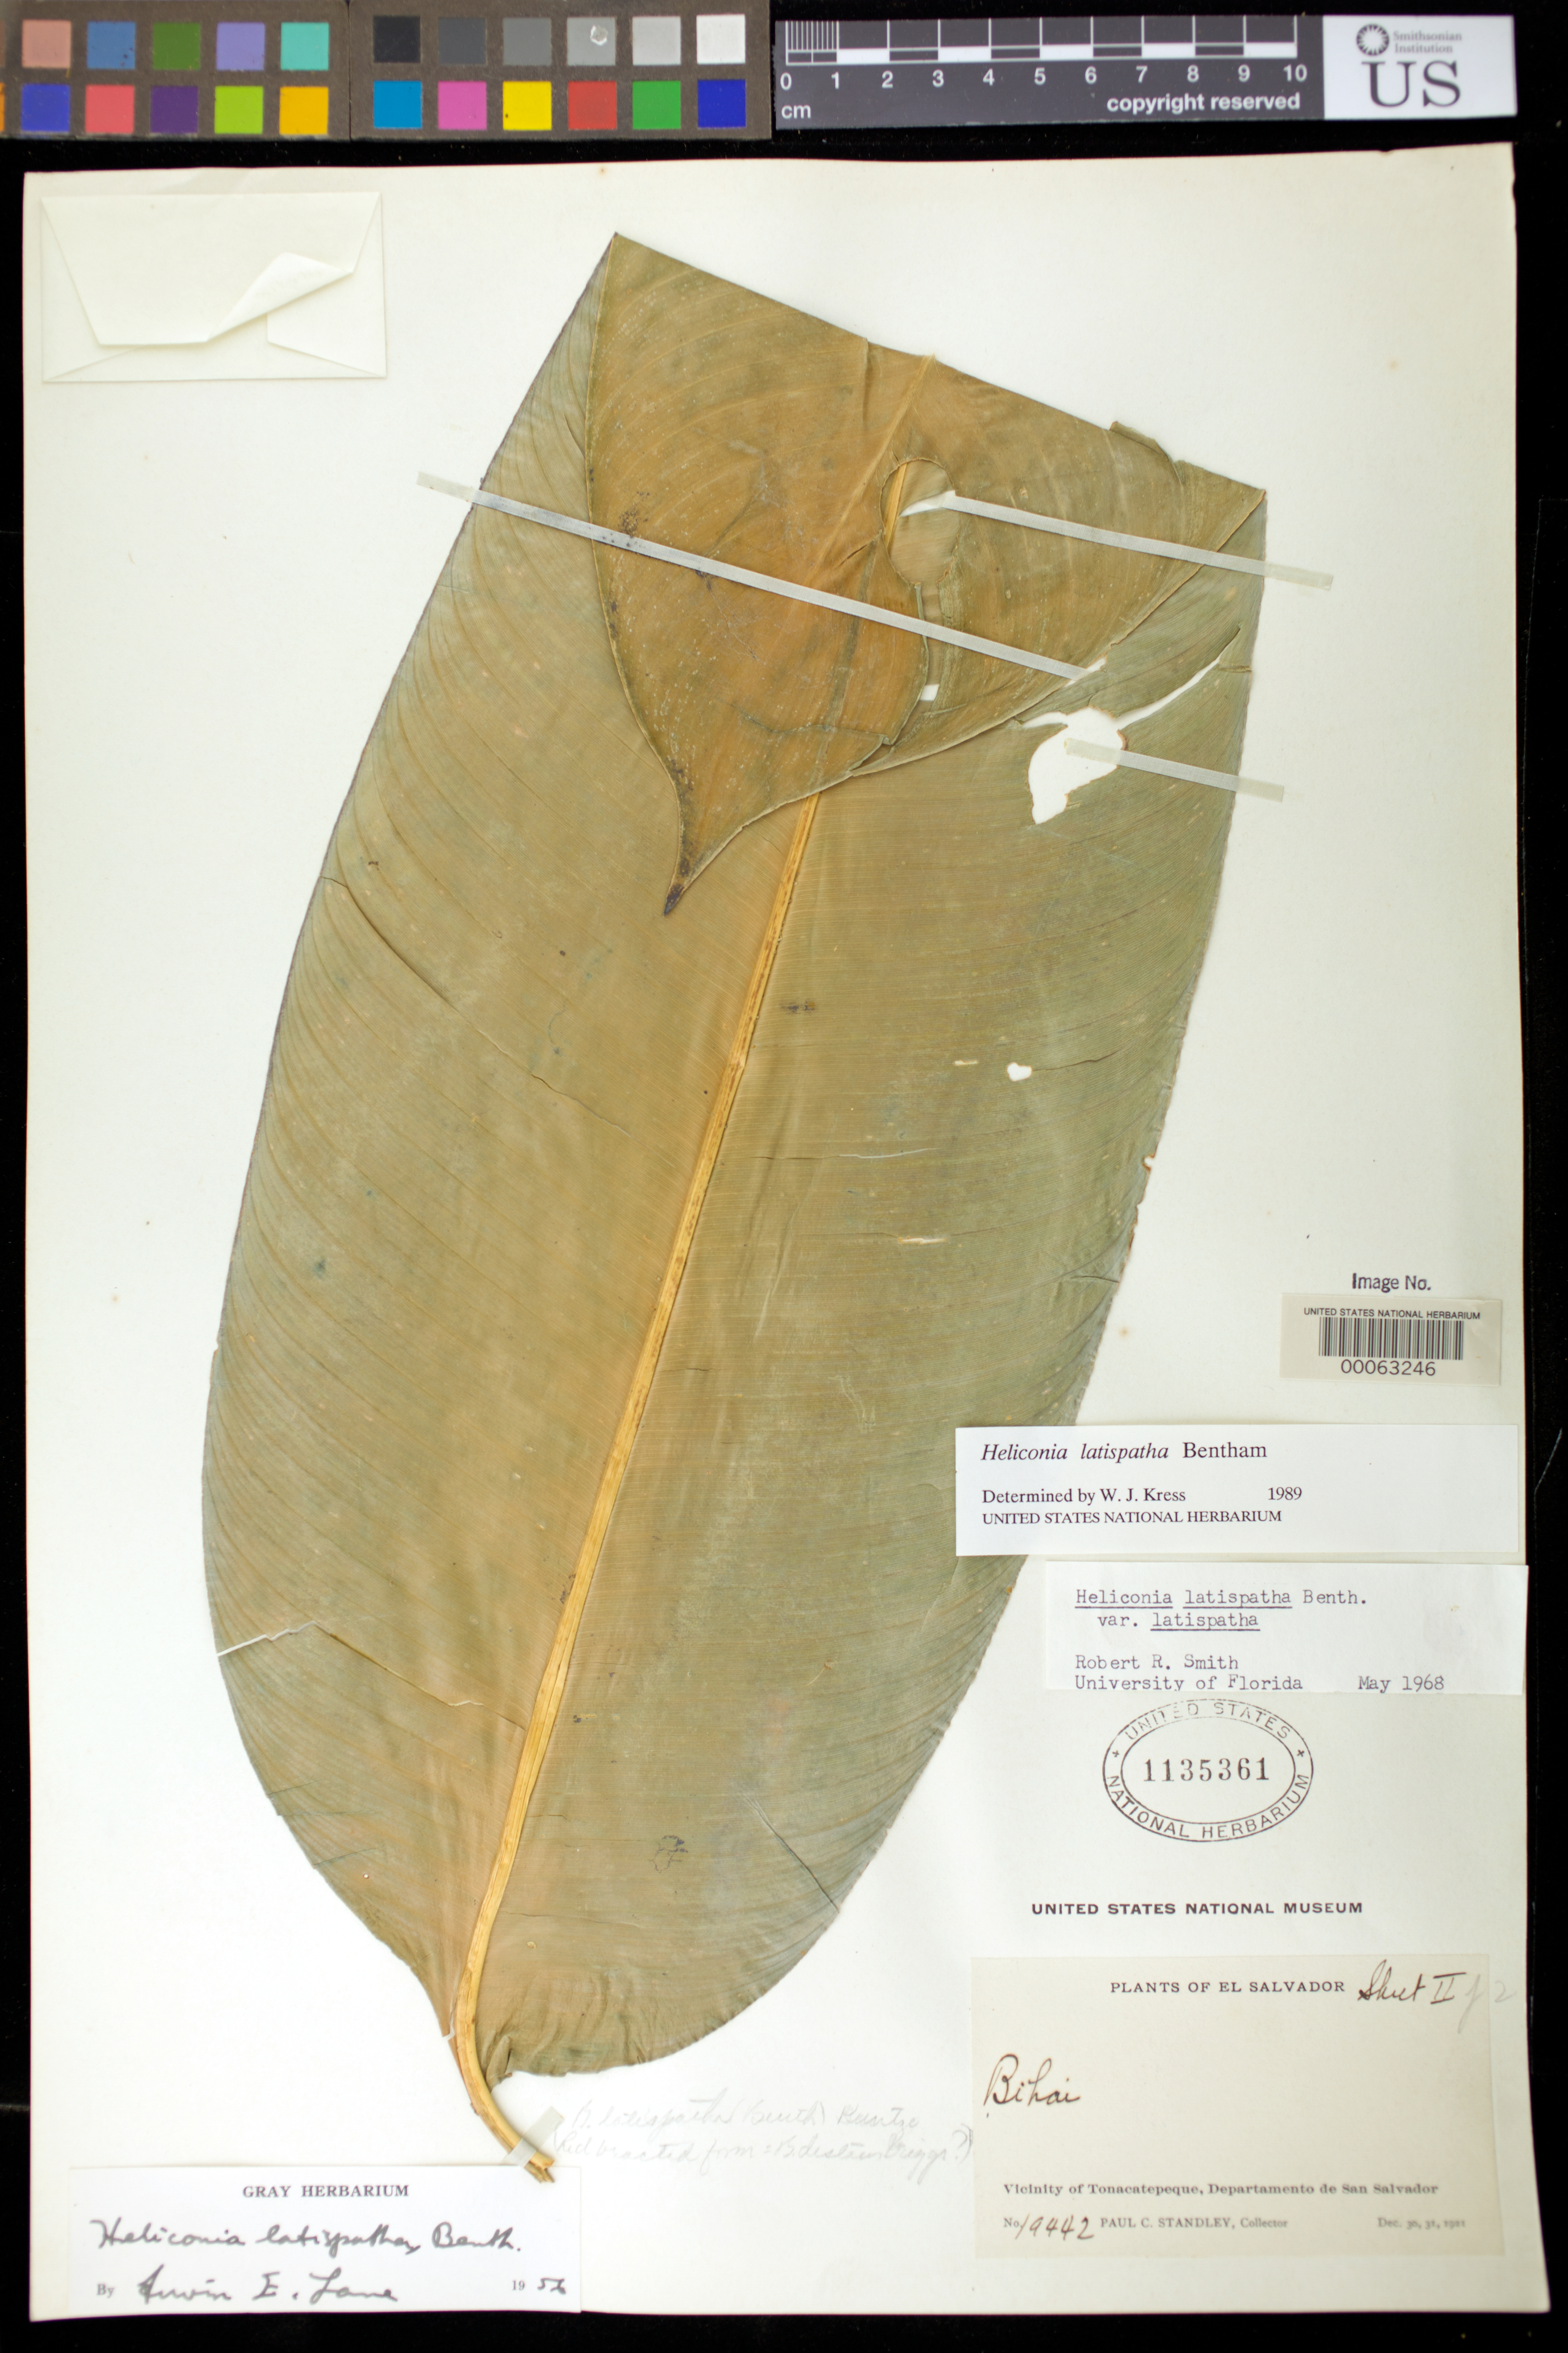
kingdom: Plantae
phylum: Tracheophyta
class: Liliopsida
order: Zingiberales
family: Heliconiaceae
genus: Heliconia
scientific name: Heliconia latispatha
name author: Benth.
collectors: P. C. Standley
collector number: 19442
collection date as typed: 30 Dec 1921 and 31 Dec 1921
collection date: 1921-12-30,1921-12-31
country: El Salvador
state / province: San Salvador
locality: Vicinity of Tonacatepeque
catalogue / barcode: US 1135361